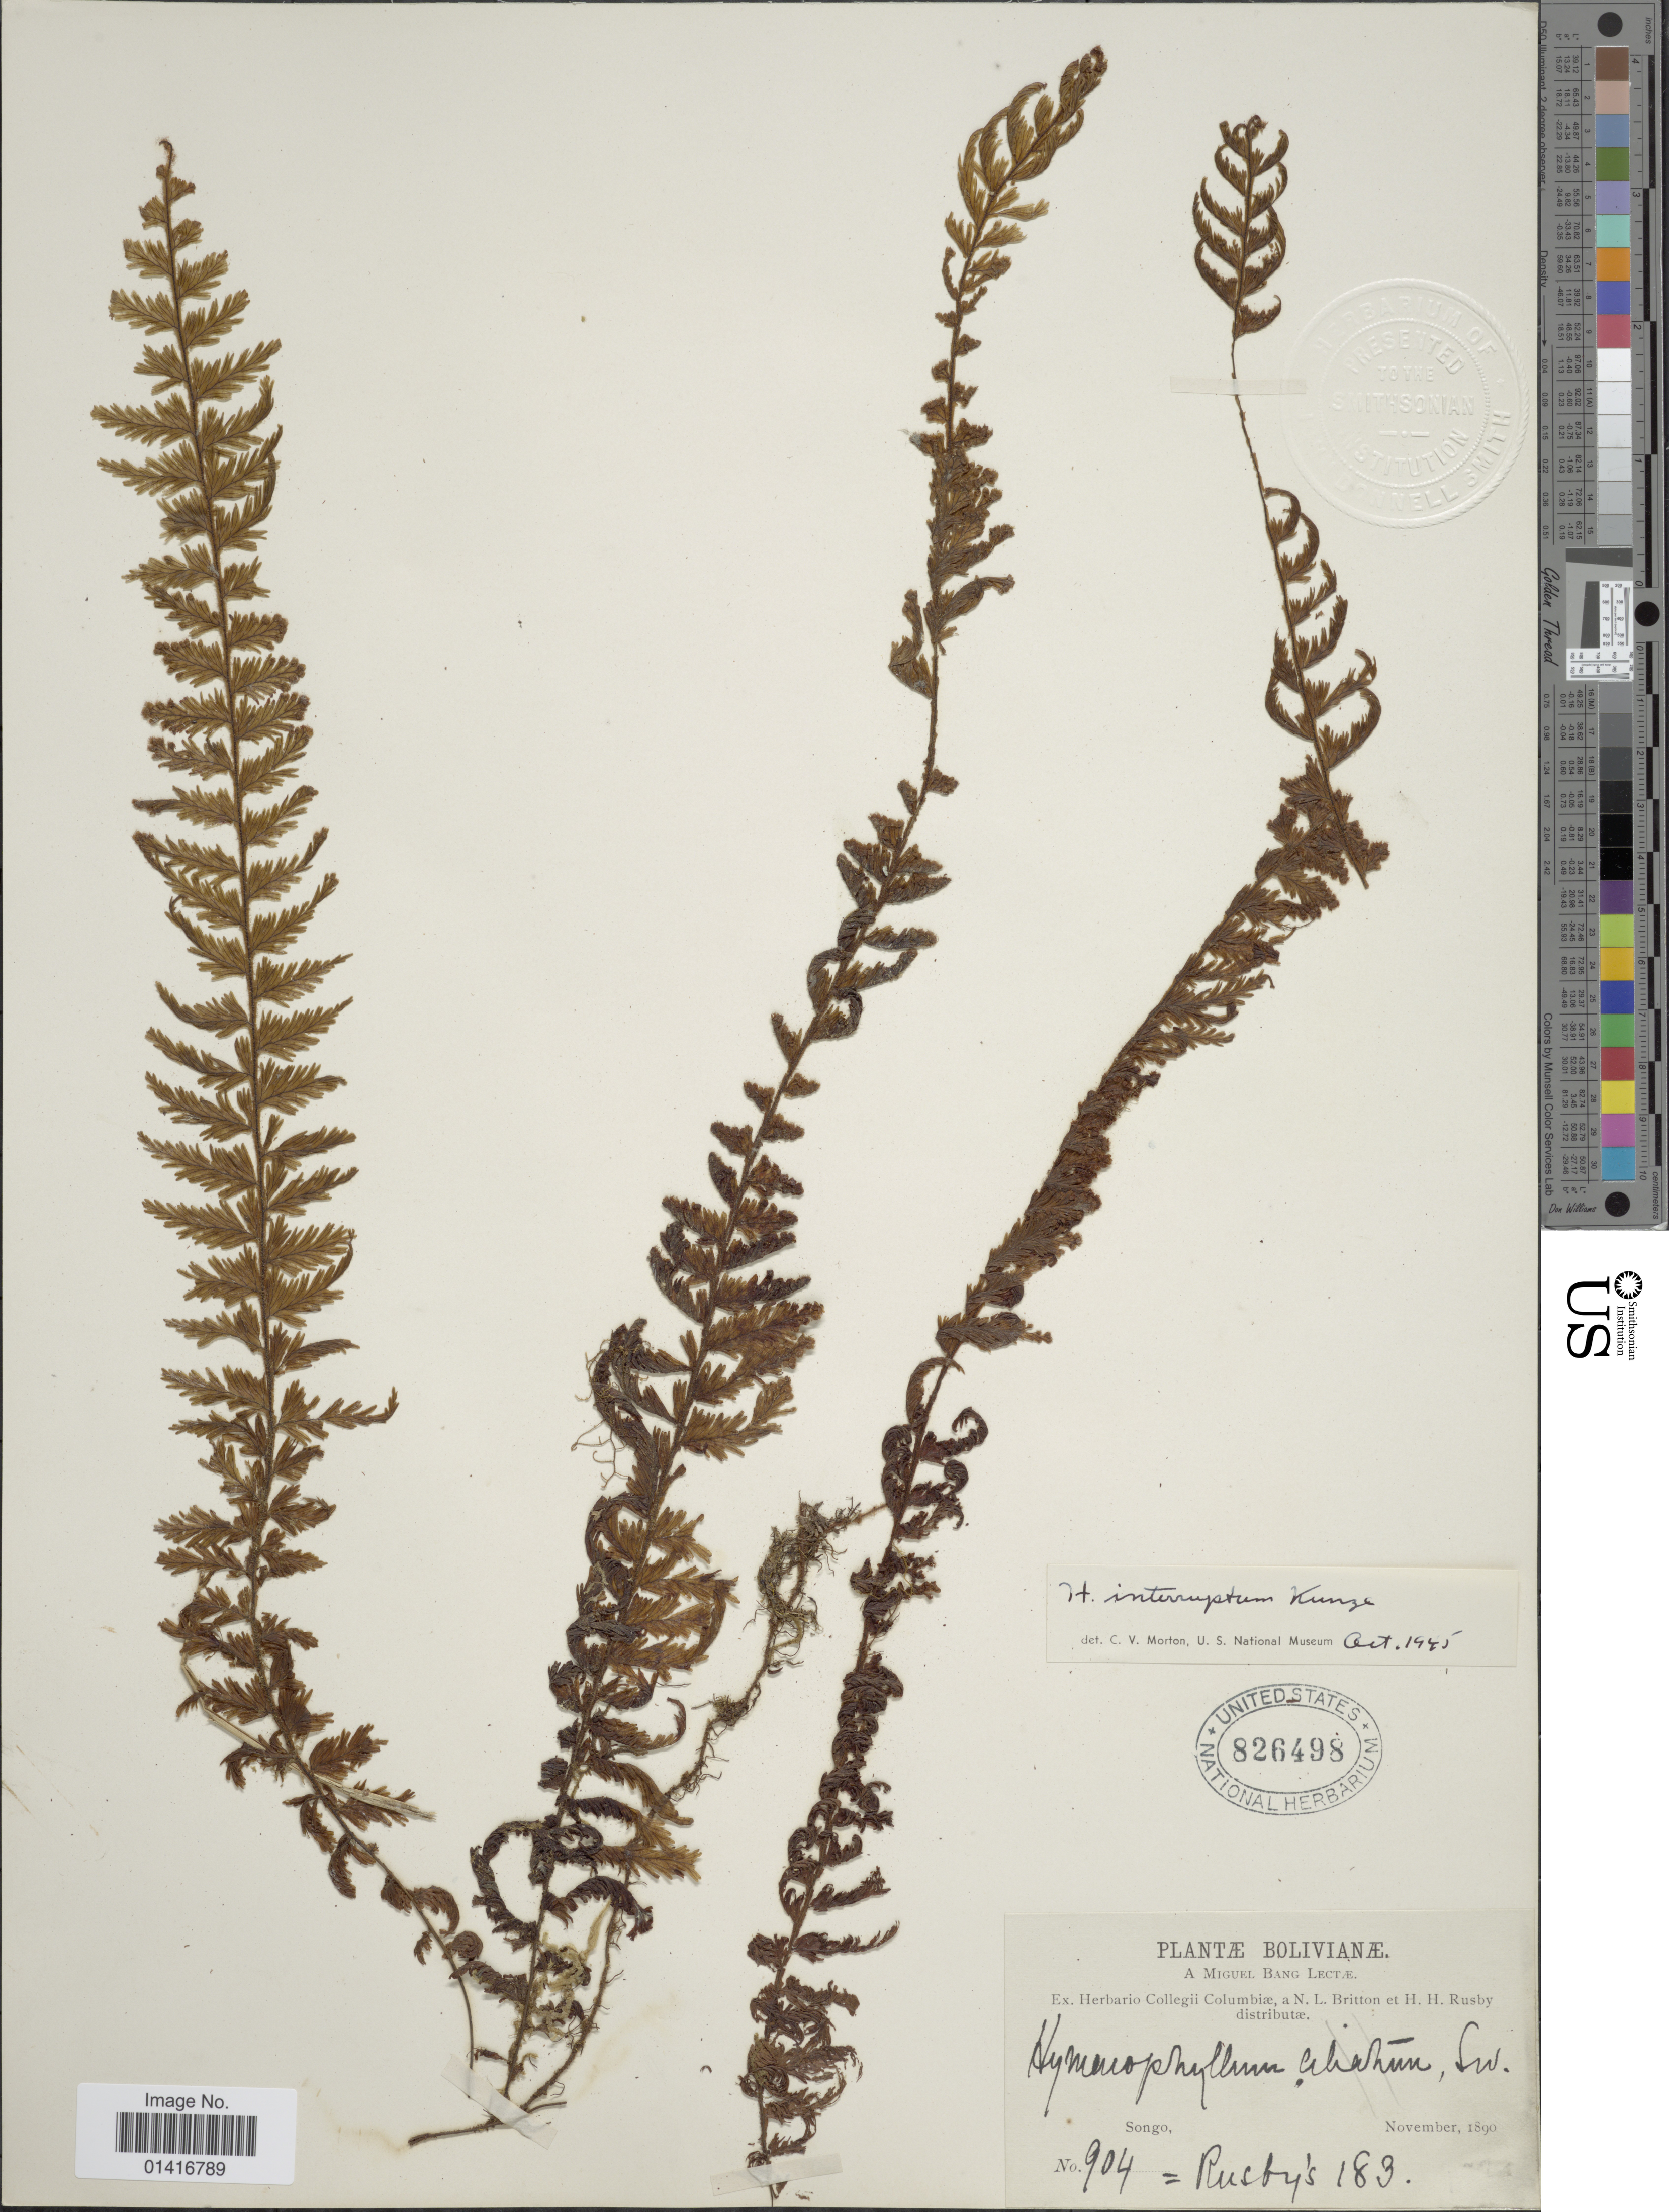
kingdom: Plantae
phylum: Tracheophyta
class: Polypodiopsida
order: Hymenophyllales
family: Hymenophyllaceae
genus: Hymenophyllum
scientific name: Hymenophyllum plumieri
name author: Hook. & Grev.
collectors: M. Bang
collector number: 904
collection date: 1890-11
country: Bolivia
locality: Songo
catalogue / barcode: US 826498